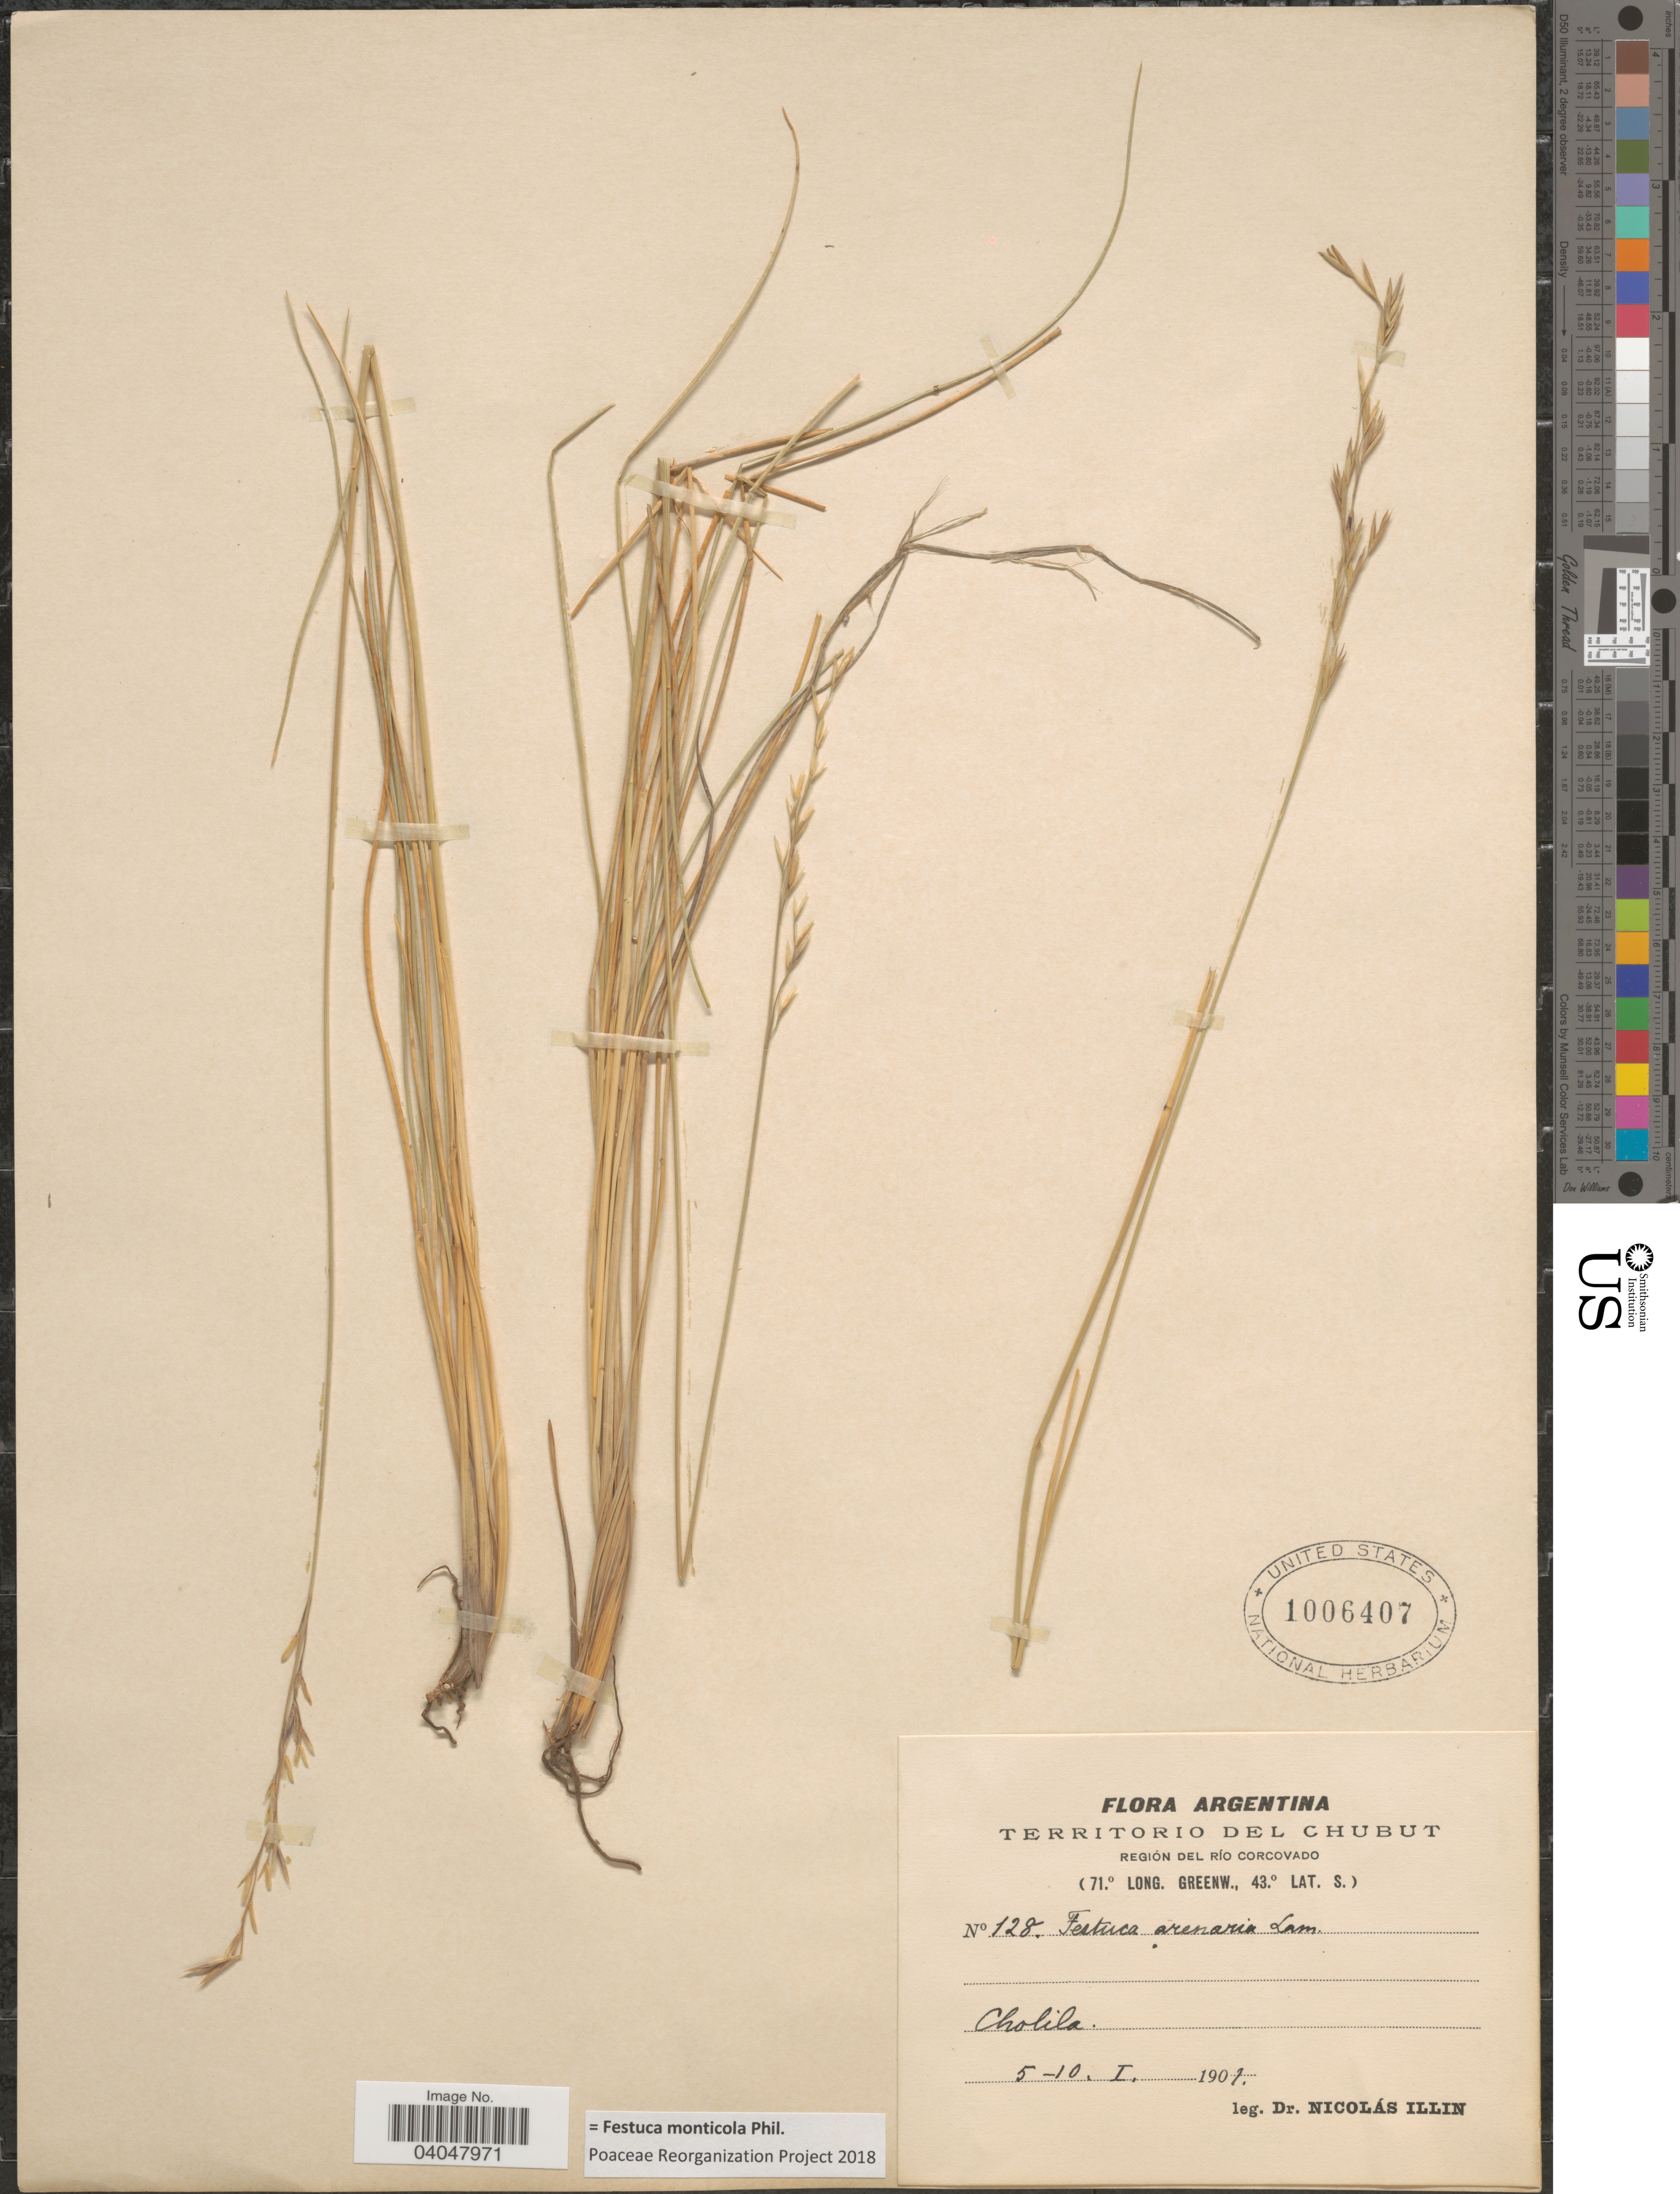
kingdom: Plantae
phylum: Tracheophyta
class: Liliopsida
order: Poales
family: Poaceae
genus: Festuca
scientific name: Festuca monticola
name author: Phil.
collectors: N. Illin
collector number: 128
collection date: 1901-01-05/1901-01-10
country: Argentina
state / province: Chubut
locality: Territorio del Chubut. Región del Río Corcovado. Cholila.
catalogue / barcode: US 1006407